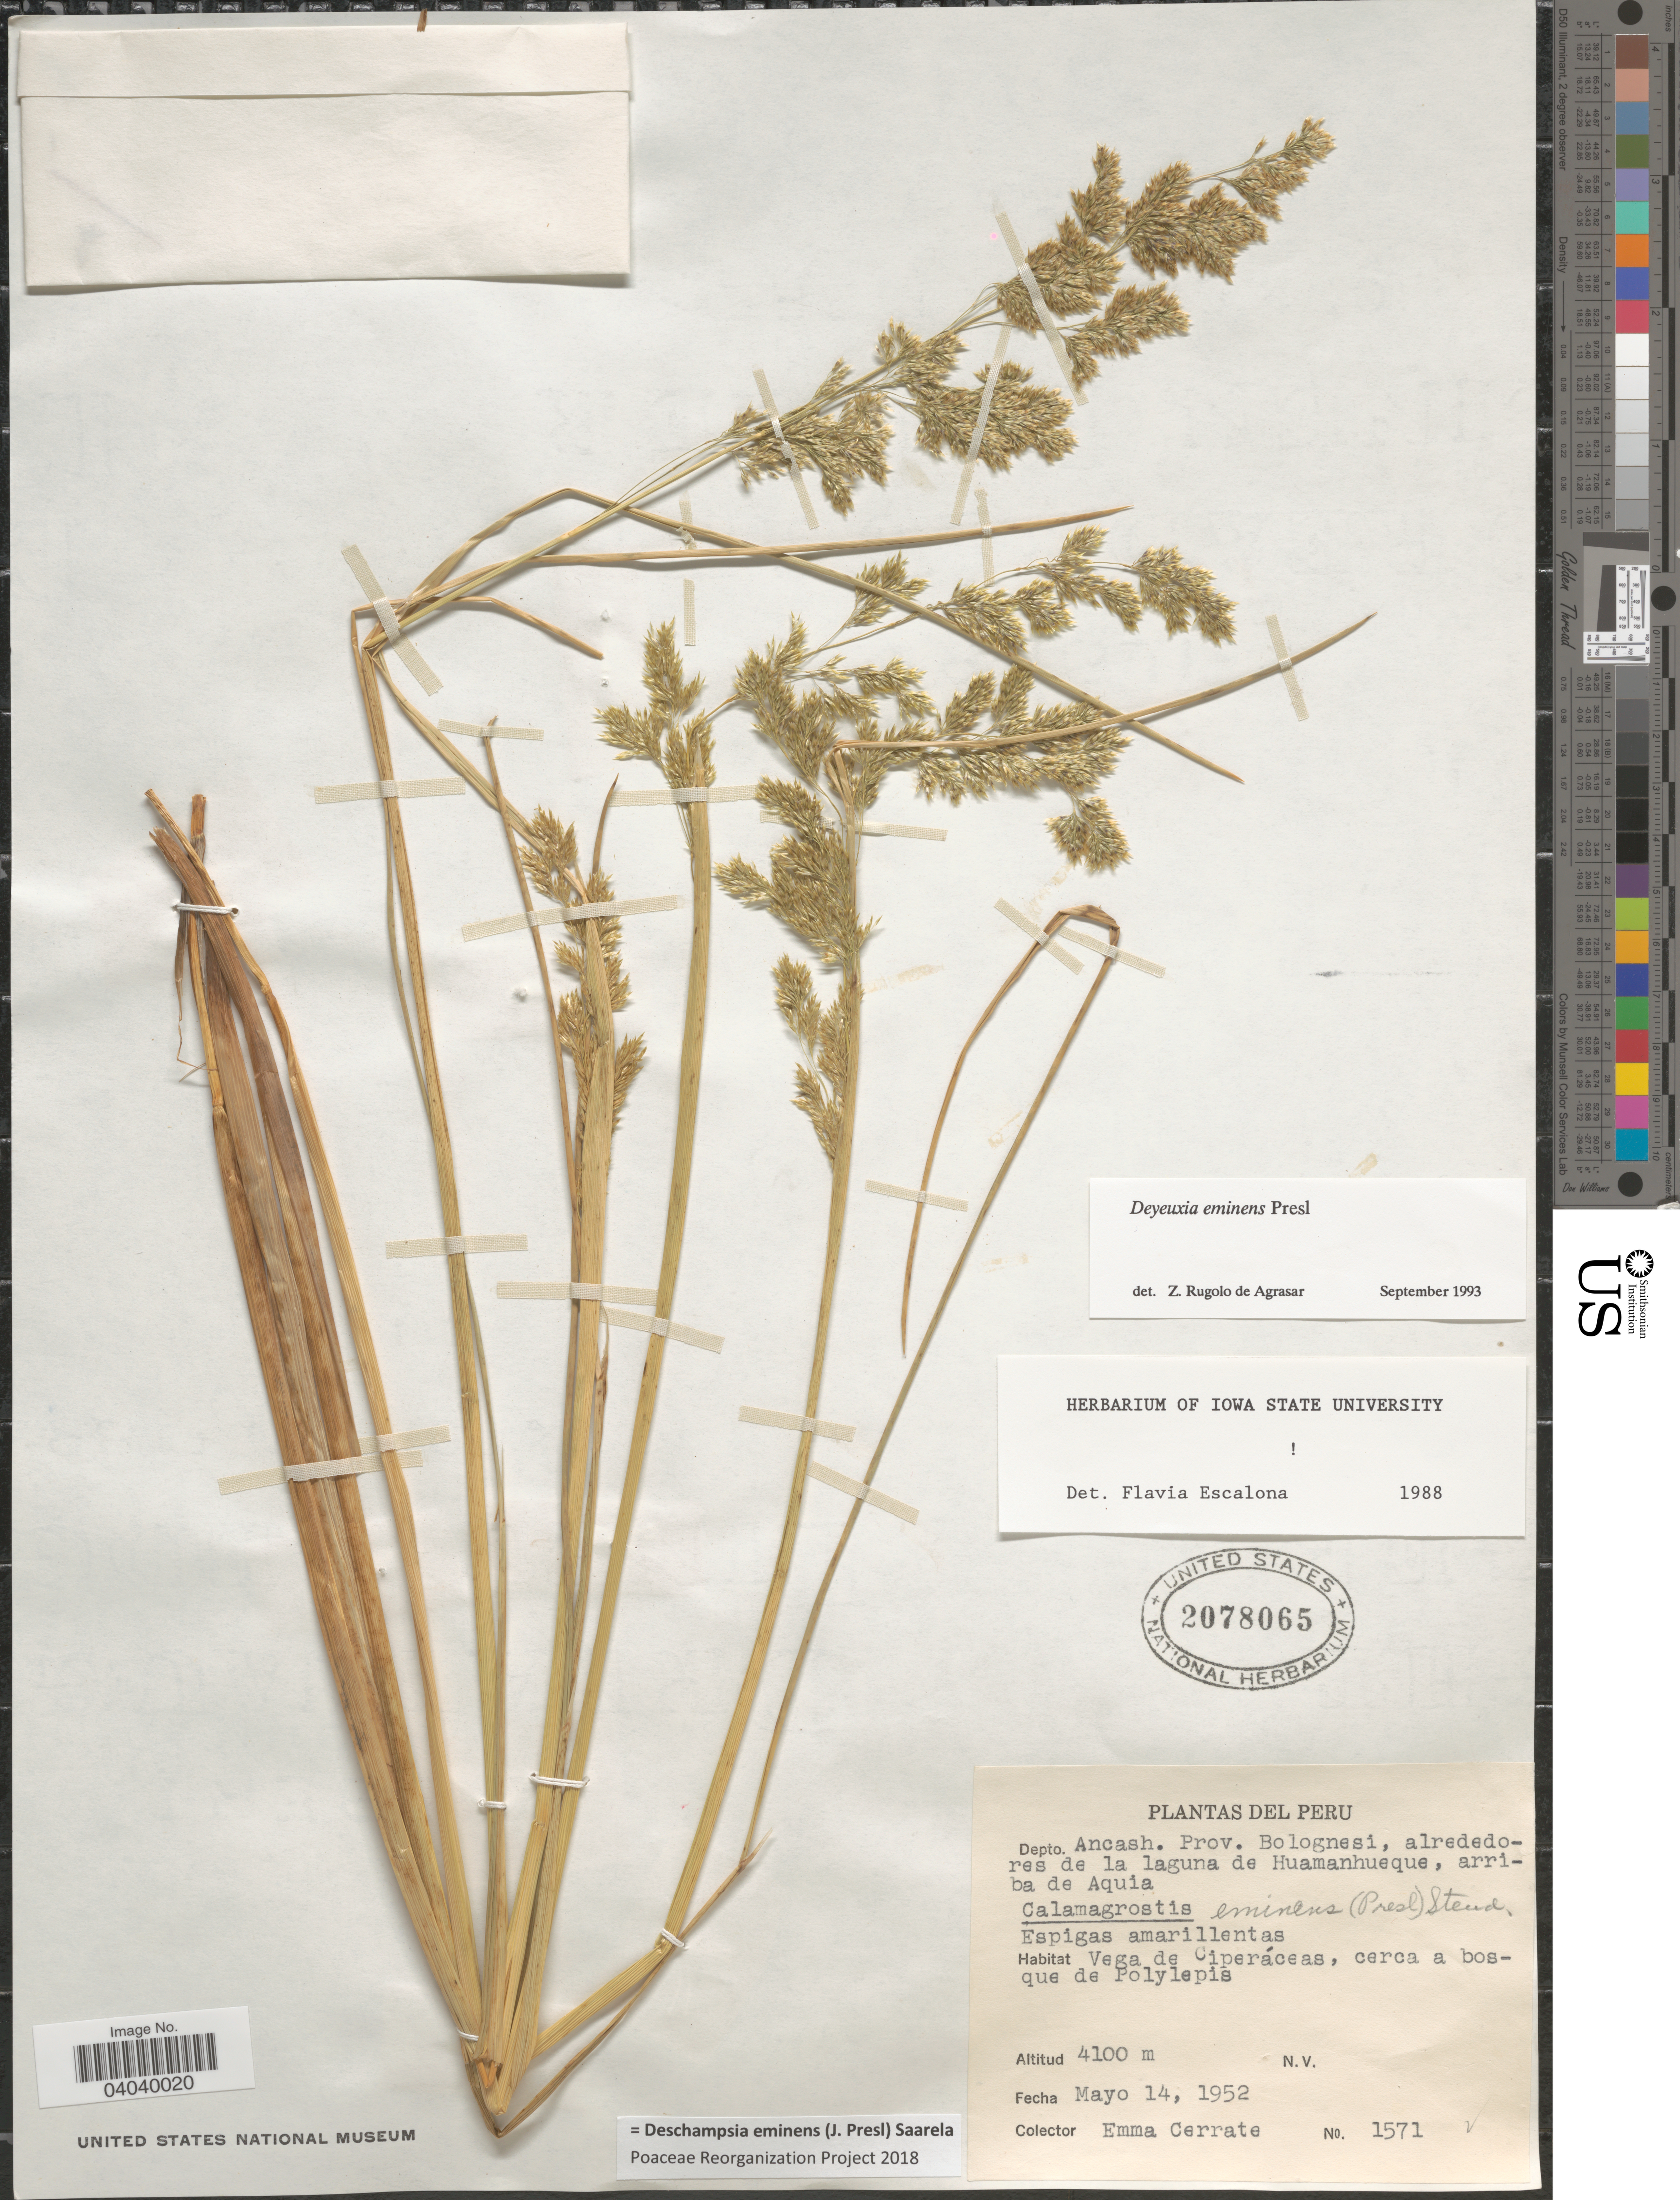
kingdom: Plantae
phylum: Tracheophyta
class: Liliopsida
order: Poales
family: Poaceae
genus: Deschampsia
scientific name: Deschampsia eminens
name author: (J. Presl) Saarela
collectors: E. Cerrate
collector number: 1571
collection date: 1952-05-14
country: Peru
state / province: Ancash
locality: Depto. Ancash. Prov. Bolognesi, alrededores de la laguna de Huamanhueque, arriba de Aquia.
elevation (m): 4100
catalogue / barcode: US 2078065